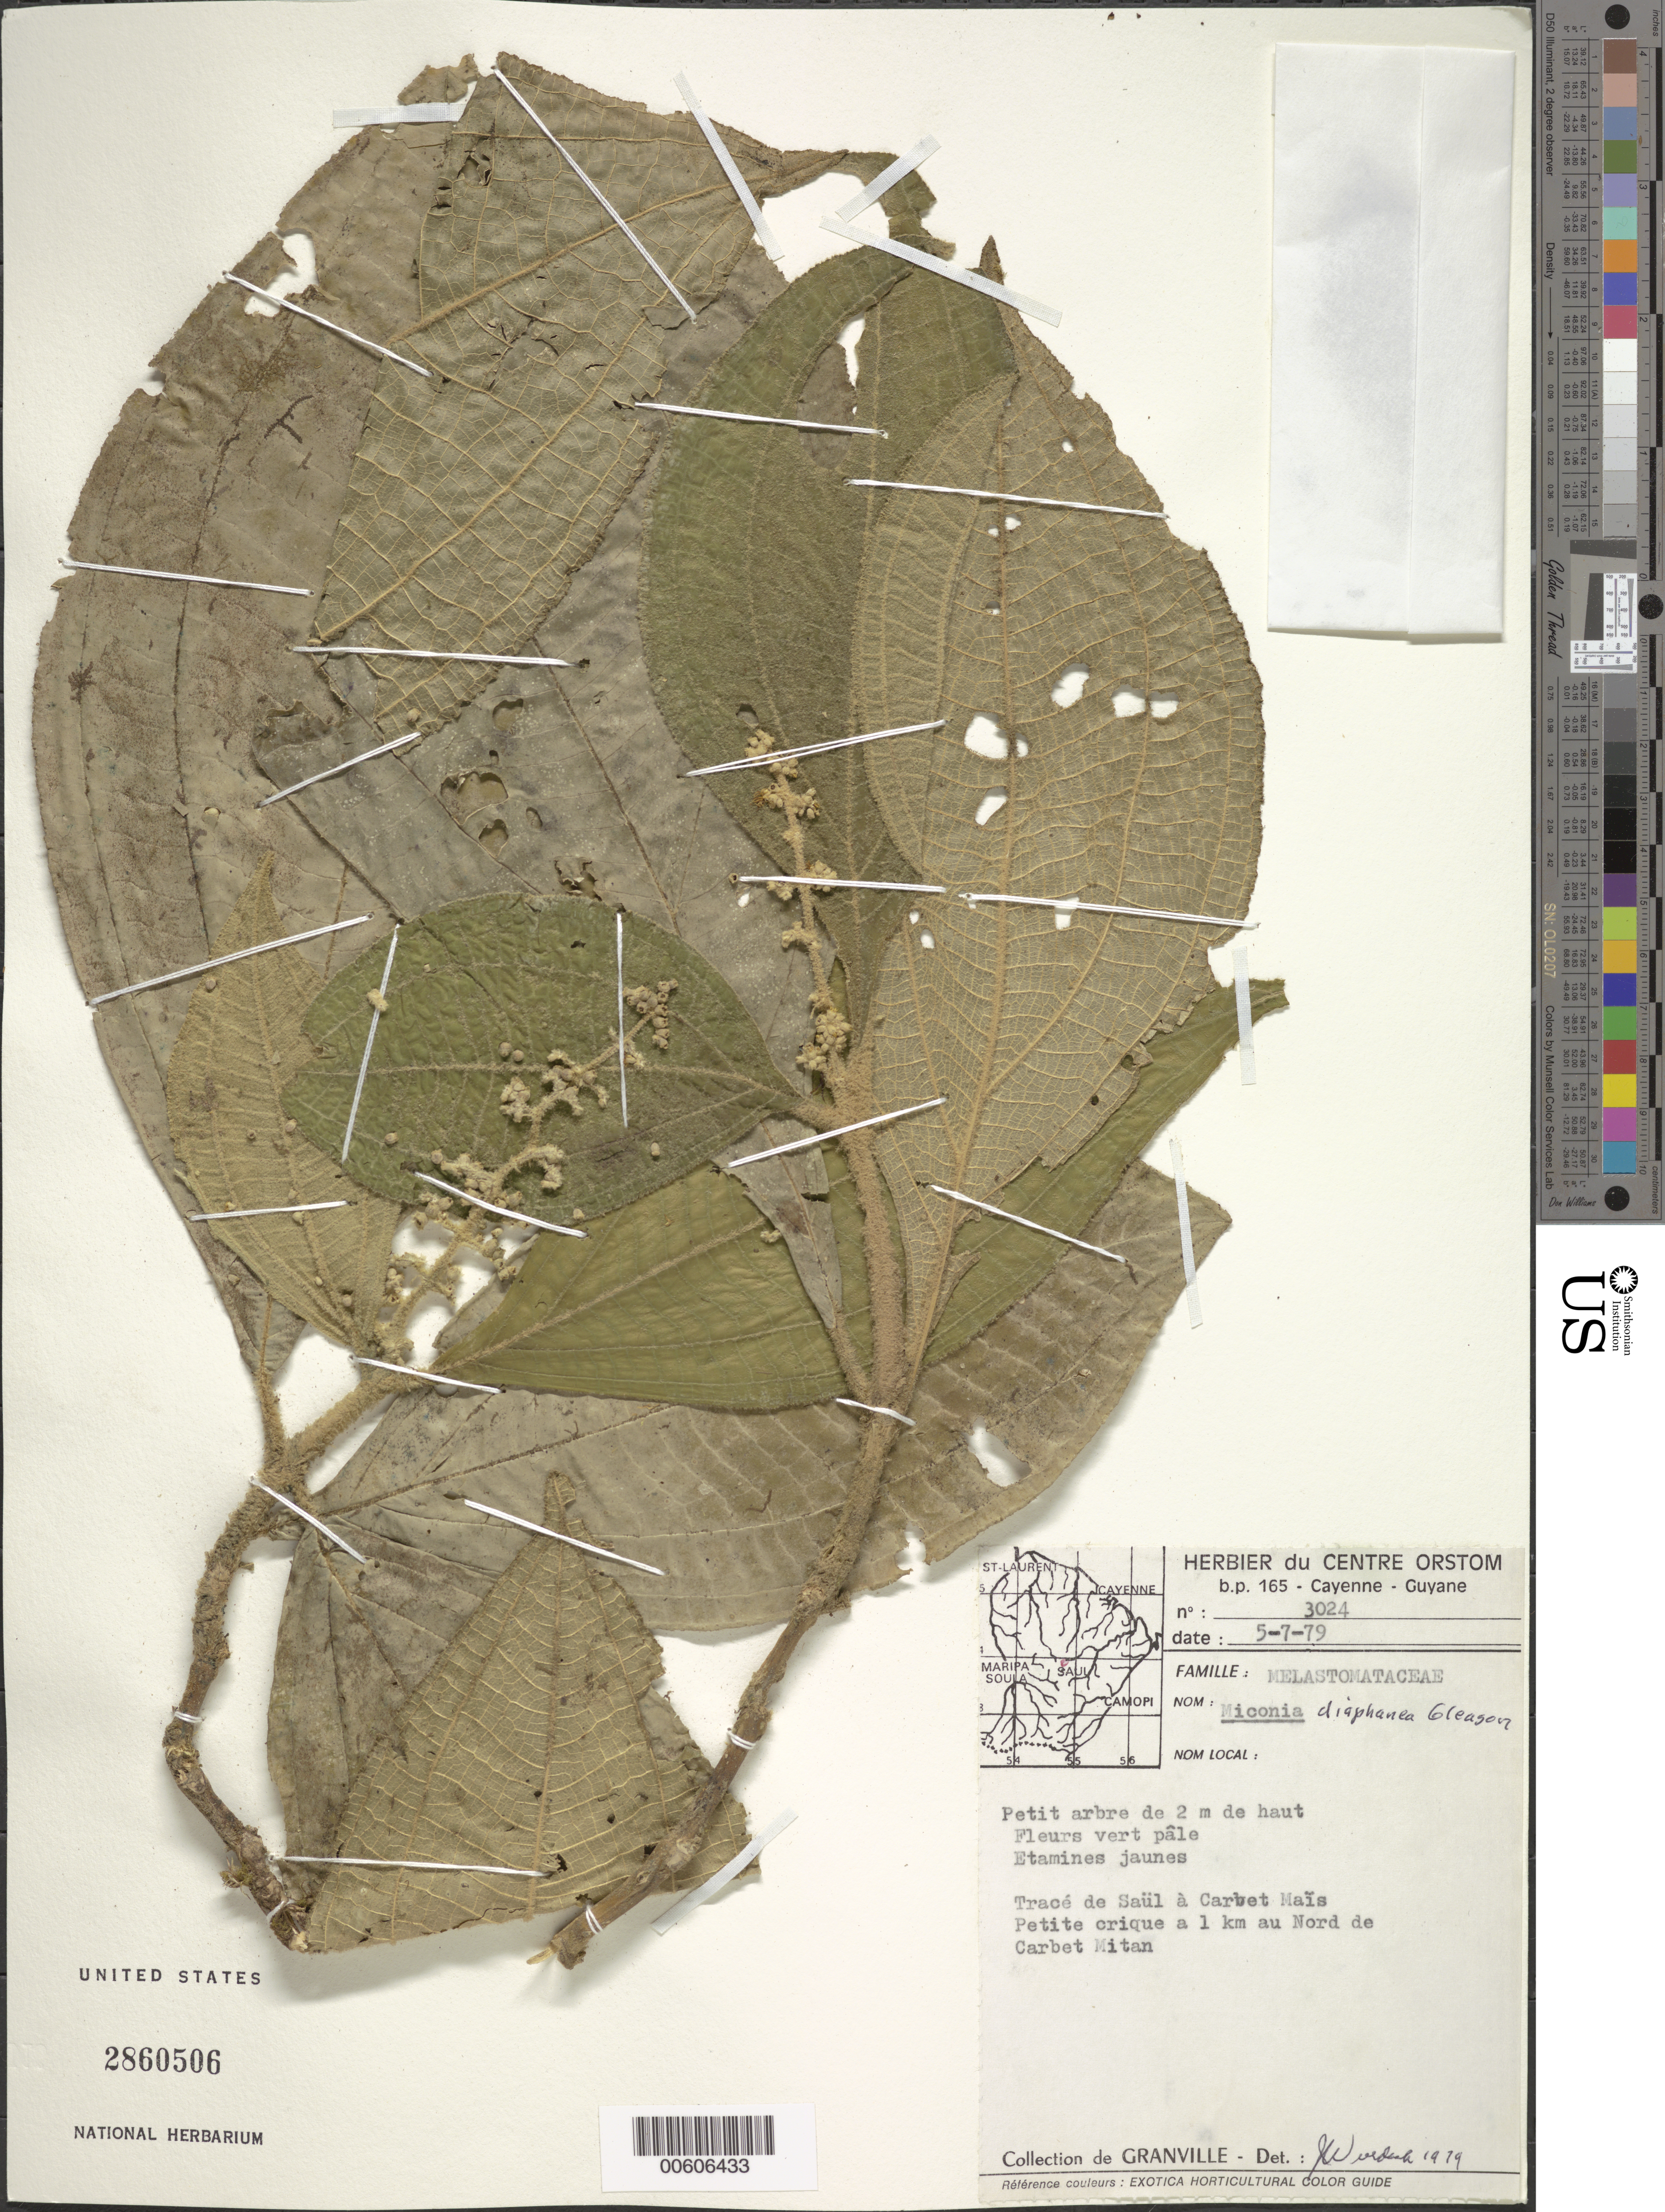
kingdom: Plantae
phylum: Tracheophyta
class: Magnoliopsida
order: Myrtales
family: Melastomataceae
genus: Miconia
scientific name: Miconia diaphanea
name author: Gleason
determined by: Wurdack, John J., (US), US (UNITED STATES)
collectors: J.-J. de Granville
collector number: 3024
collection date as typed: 5-Jul-79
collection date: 1979-07-05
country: French Guiana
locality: Saül, à Carbet Maïs, petite crique a 1 km au N de Carbet Mitan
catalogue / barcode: US 2860506